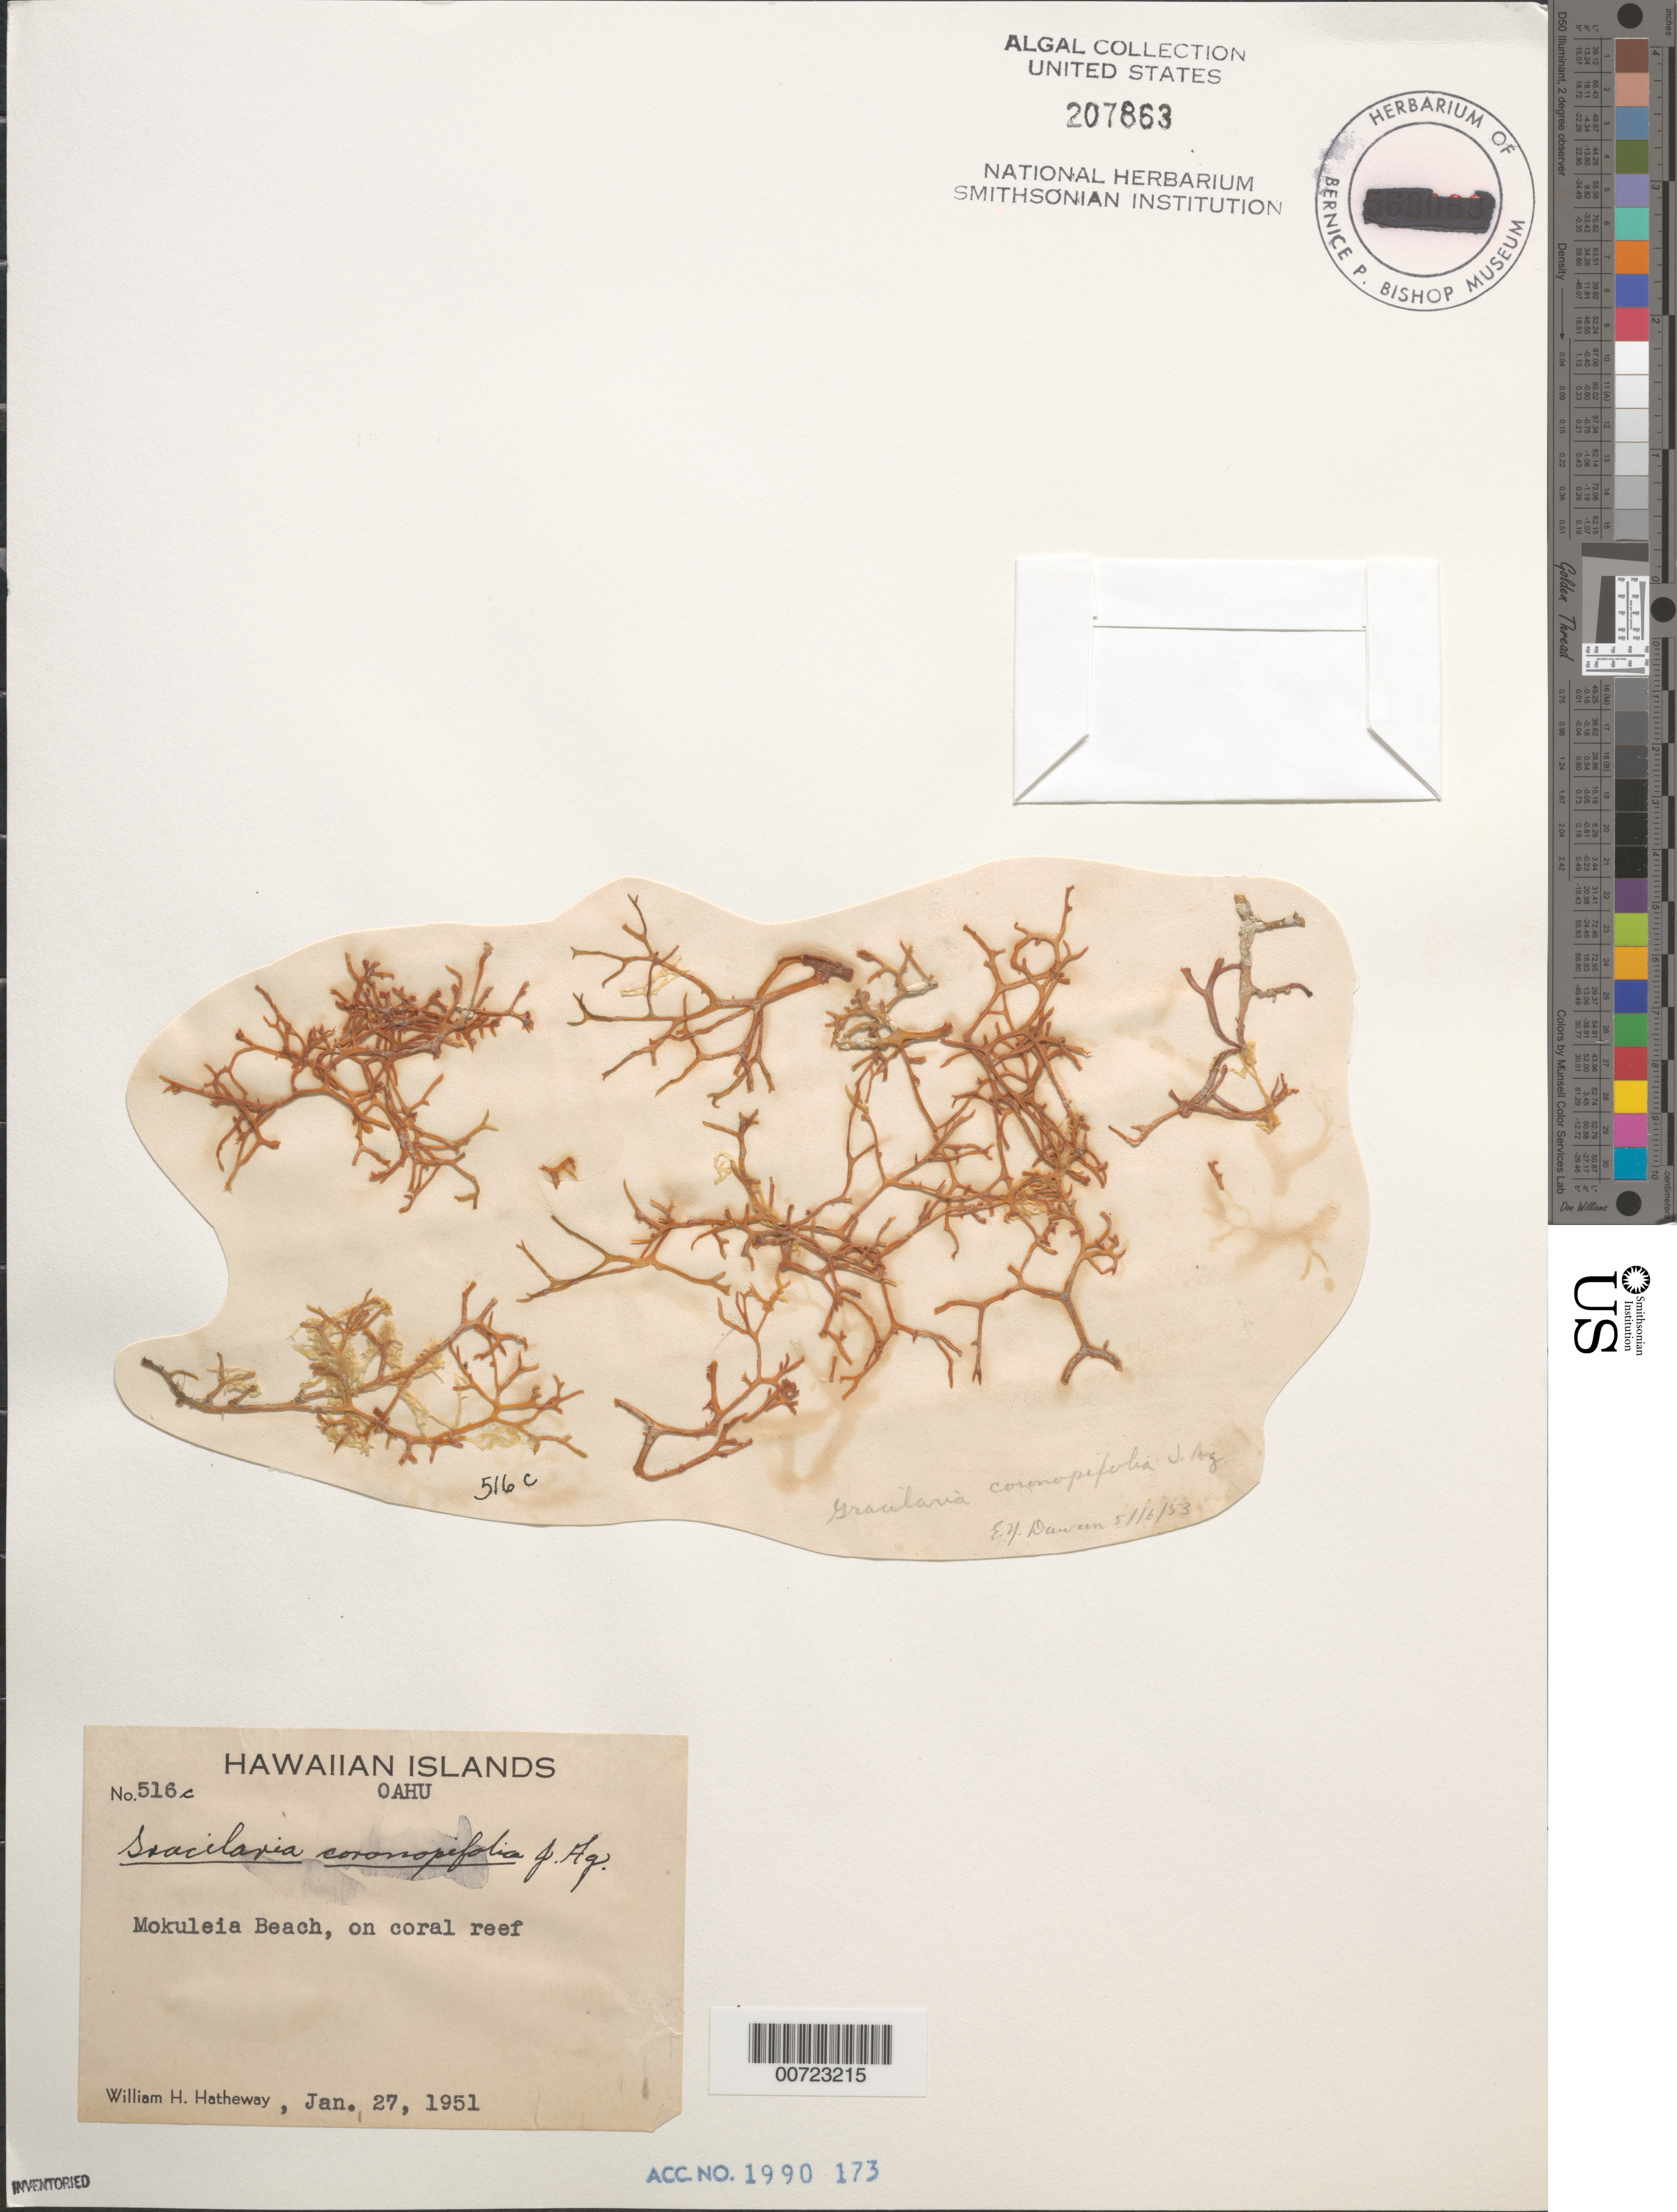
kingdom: Plantae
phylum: Rhodophyta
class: Florideophyceae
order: Gracilariales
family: Gracilariaceae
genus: Gracilaria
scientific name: Gracilaria coronopifolia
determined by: Dawson, E. Y.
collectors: W. H. Hatheway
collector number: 516c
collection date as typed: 27 Jan 1951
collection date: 1951-01-27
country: United States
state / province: Hawaii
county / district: Honolulu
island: Oahu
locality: Mokuleia Beach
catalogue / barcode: US 207863